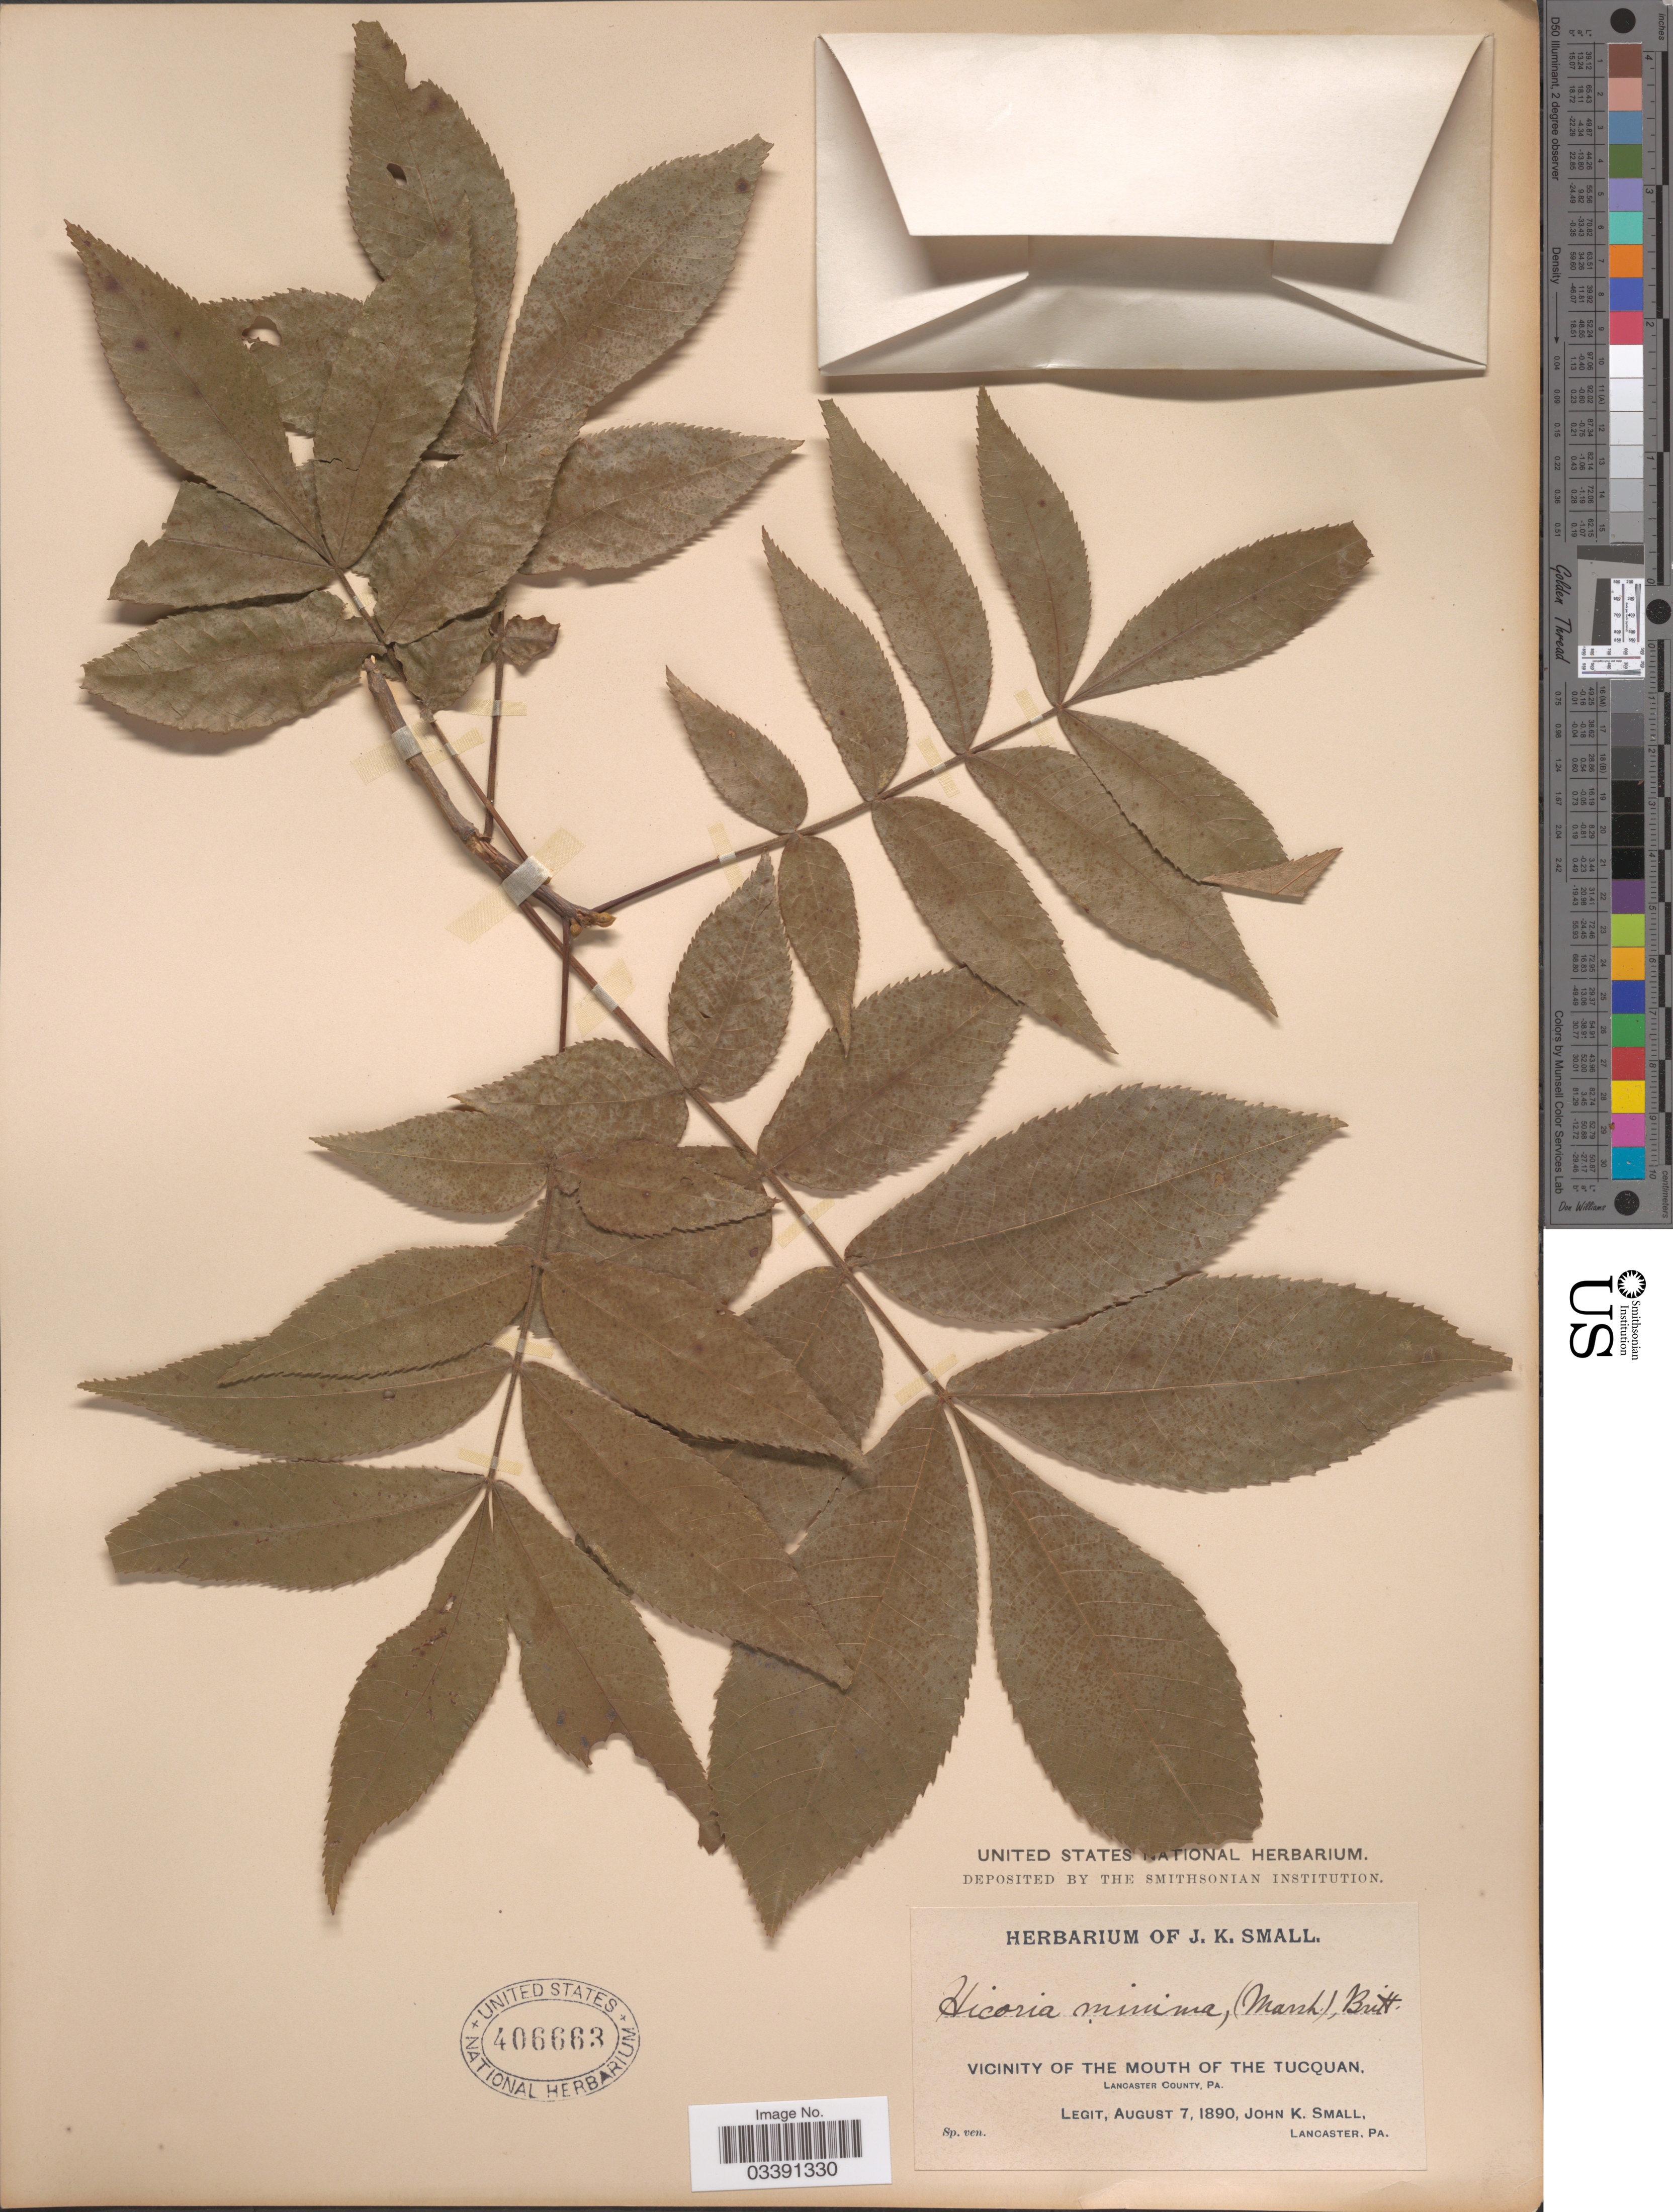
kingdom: Plantae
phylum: Tracheophyta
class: Magnoliopsida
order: Fagales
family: Juglandaceae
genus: Carya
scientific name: Carya cordiformis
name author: (Wangenh.) K. Koch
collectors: J. K. Small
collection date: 1890-08-07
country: United States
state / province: Pennsylvania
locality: Vicinity of the mouth of the Tucquan. Lancaster County.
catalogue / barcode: US 406663